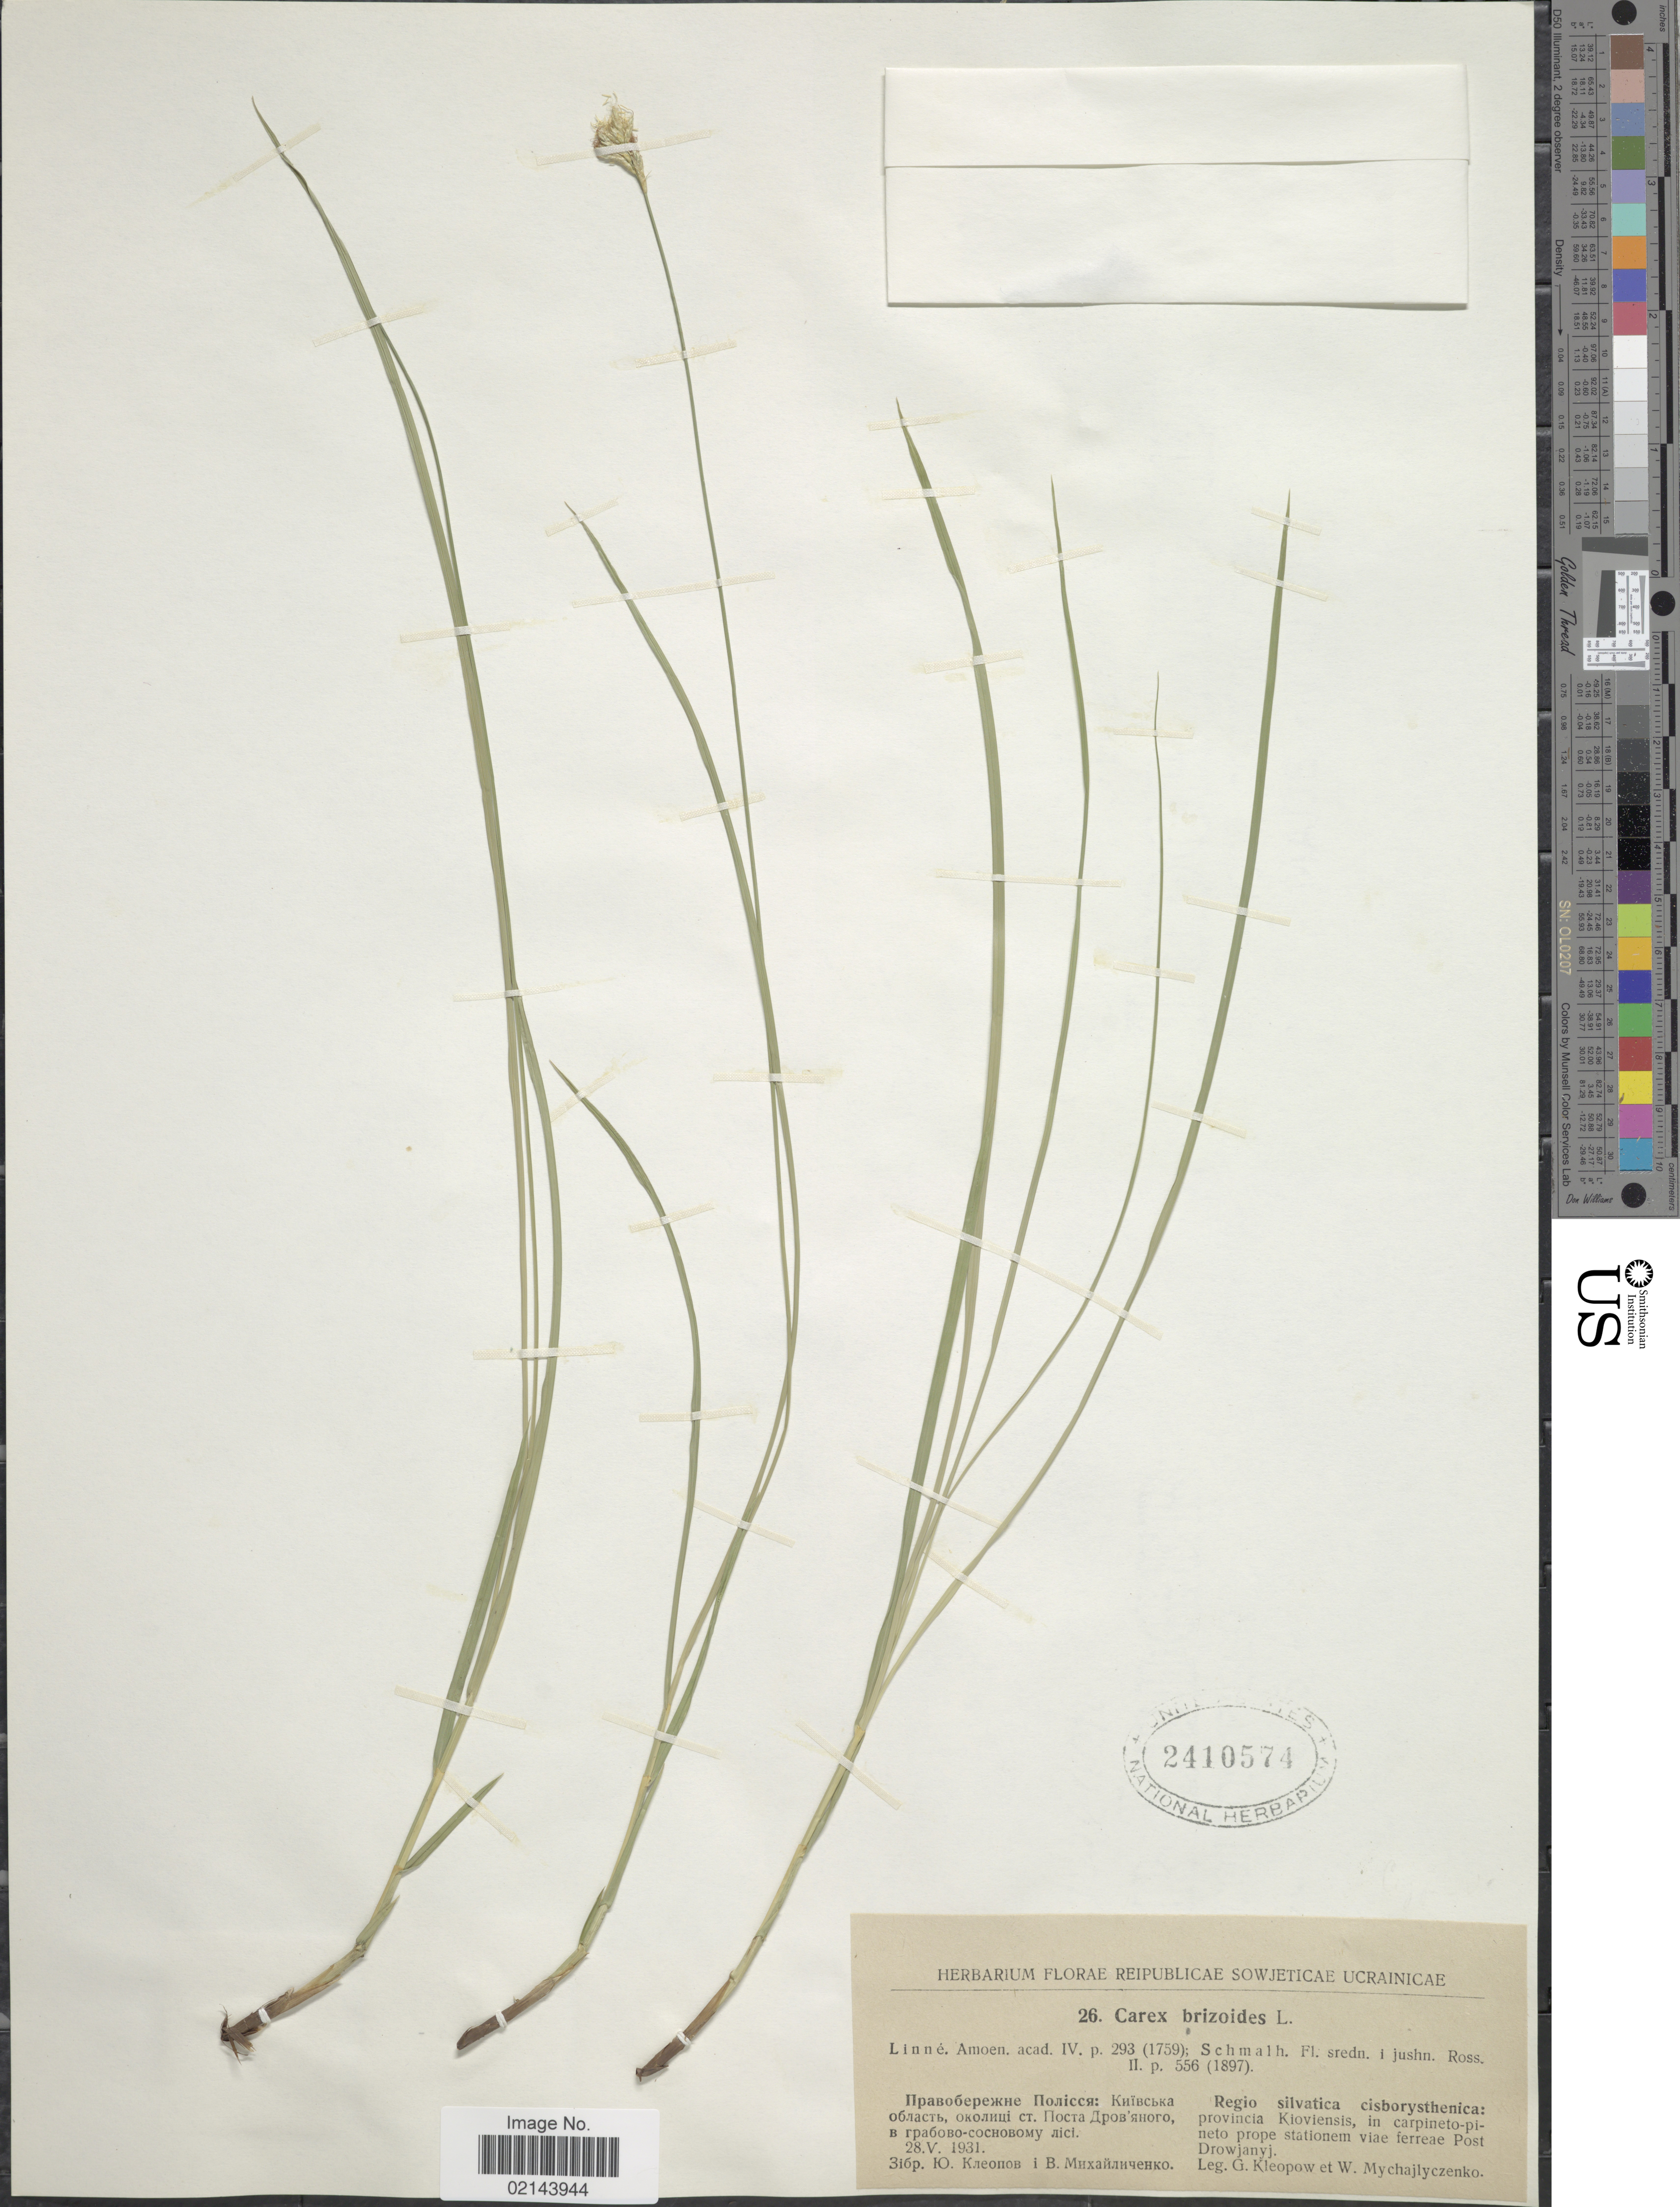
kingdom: Plantae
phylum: Tracheophyta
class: Liliopsida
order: Poales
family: Cyperaceae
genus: Carex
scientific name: Carex brizoides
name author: L.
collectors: G. Kleopow & W. Mychajlyezenko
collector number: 26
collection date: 1931-05-28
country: Russian Federation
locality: Regio silvatica cisborysthenica: provincia Kioviensis, in carpineto-poneto prope stationem viae ferrae Post Drowjanyj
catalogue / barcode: US 2410574